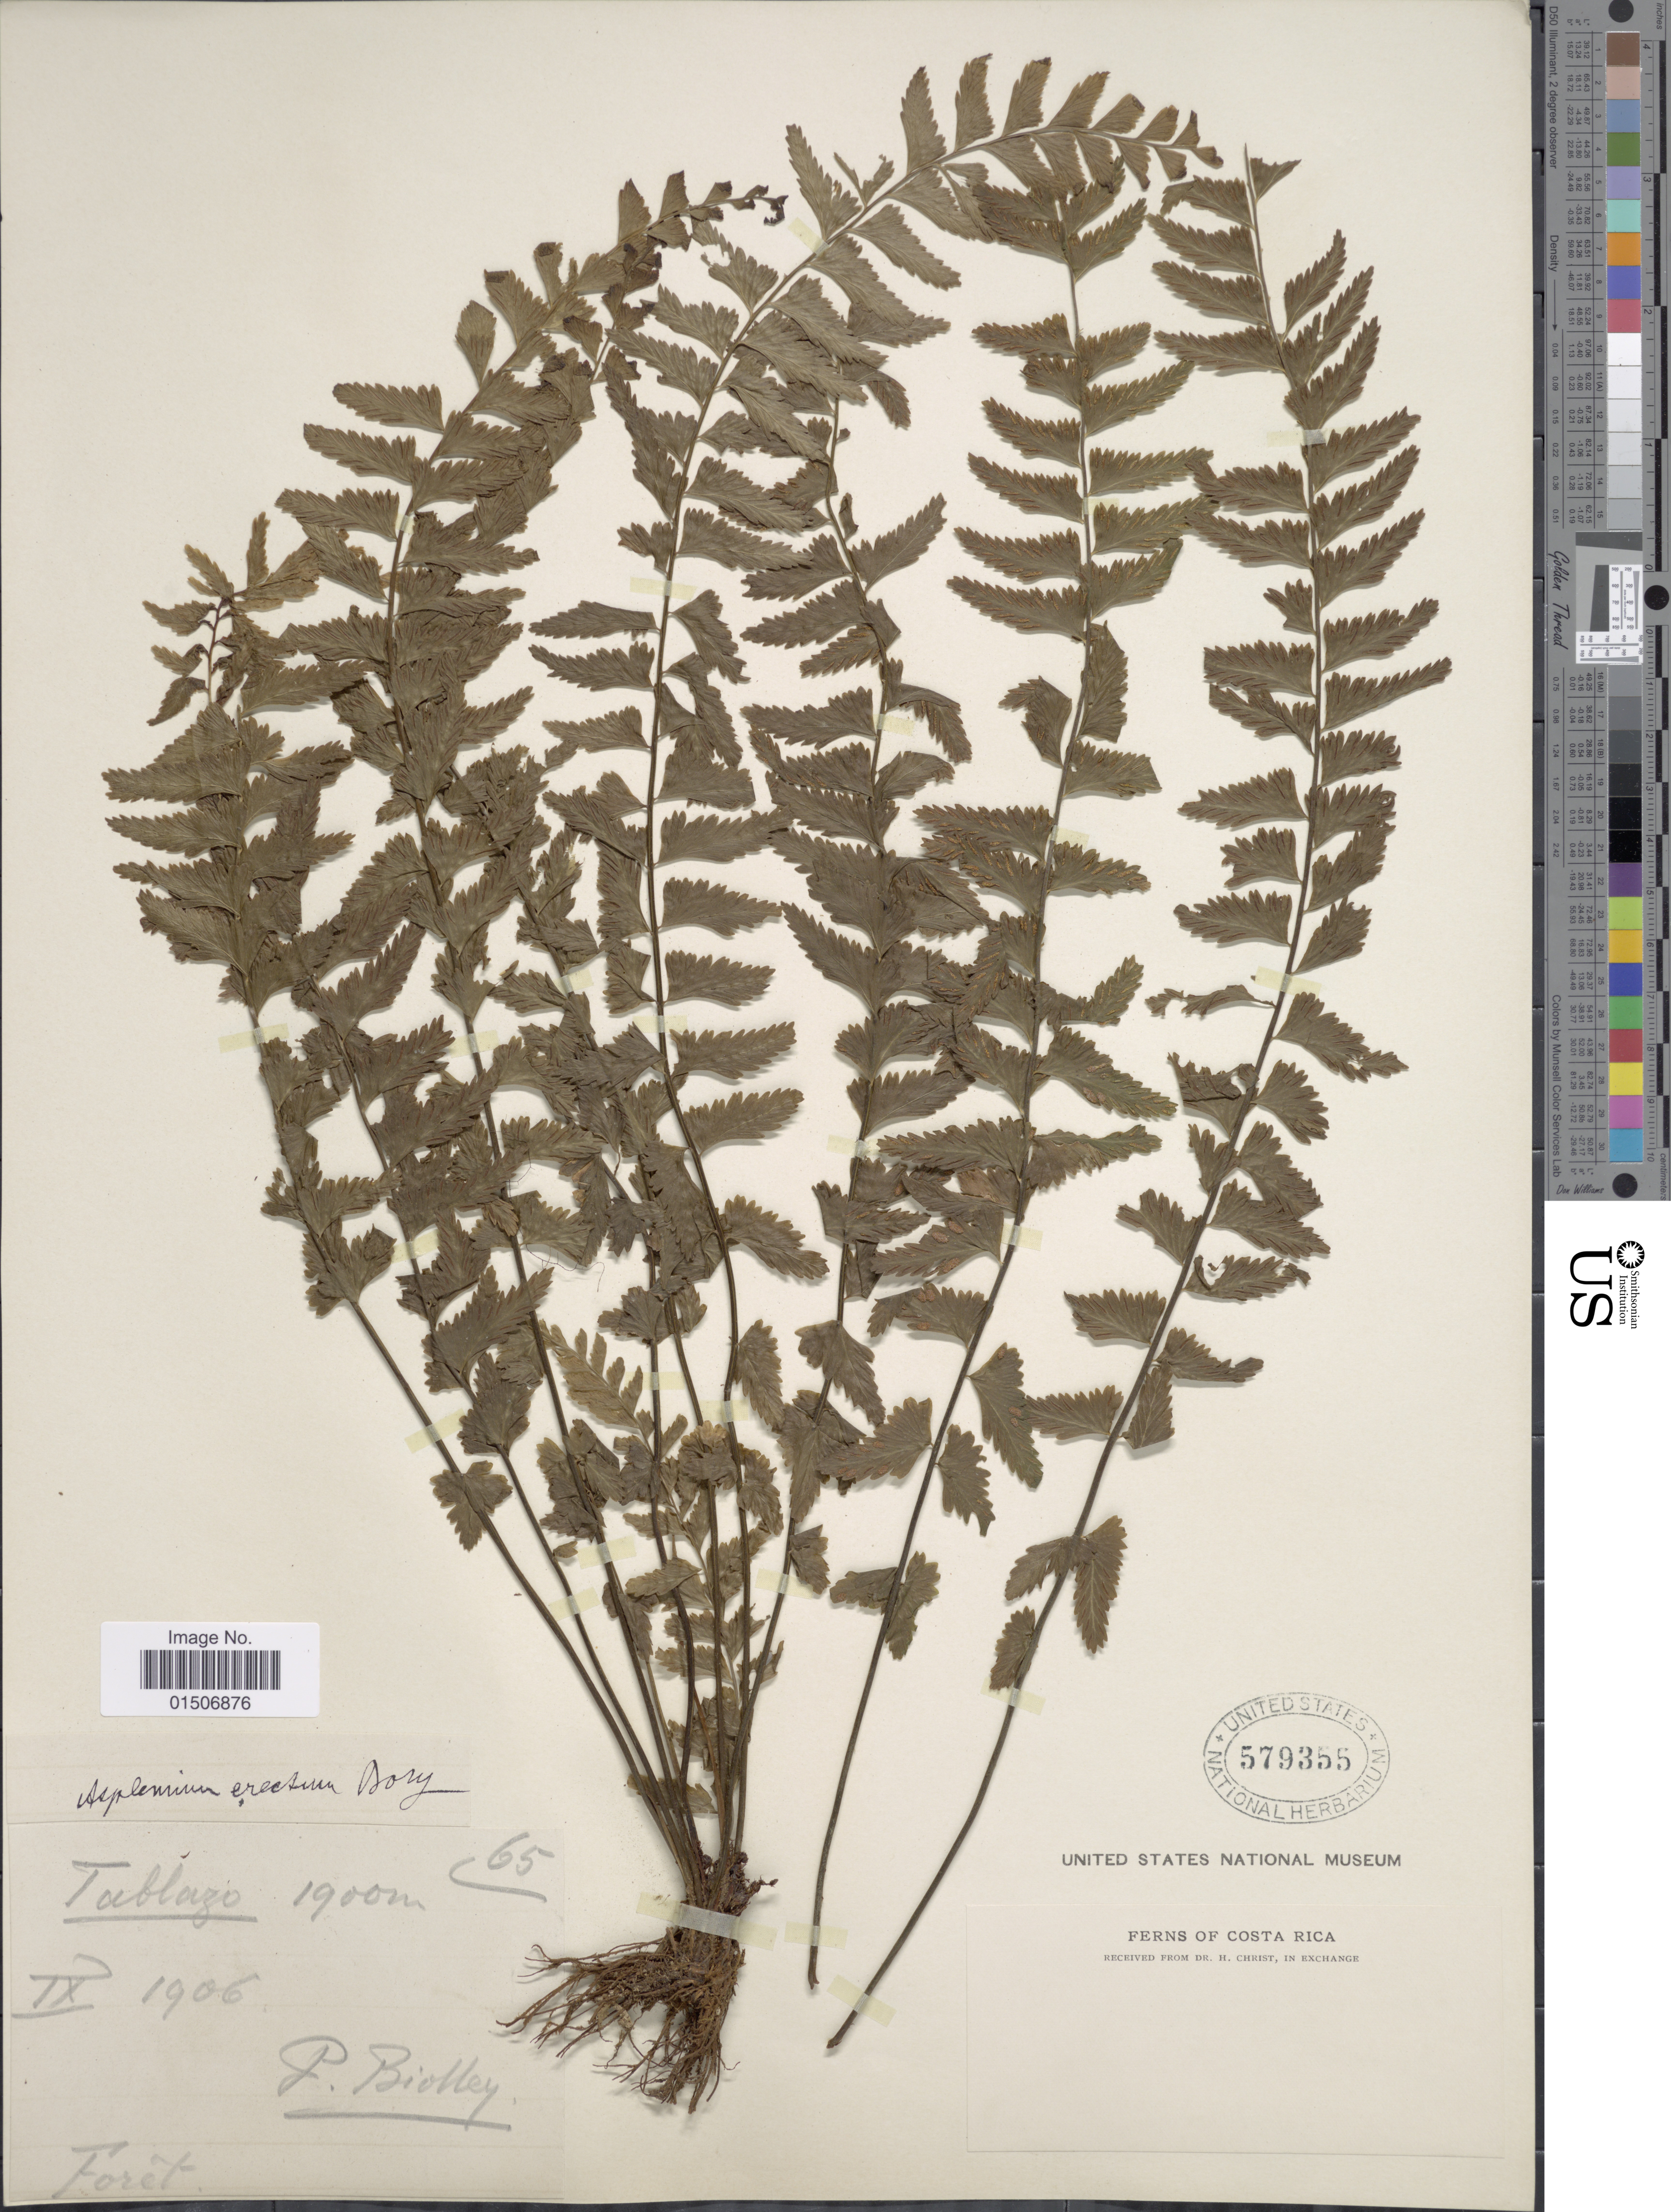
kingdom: Plantae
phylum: Tracheophyta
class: Polypodiopsida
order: Polypodiales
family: Aspleniaceae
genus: Asplenium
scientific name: Asplenium miradorense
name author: Liebm.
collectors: P. Biolley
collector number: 65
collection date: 1906-09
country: Costa Rica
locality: Tablazo, Forêt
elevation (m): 1900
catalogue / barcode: US 579355